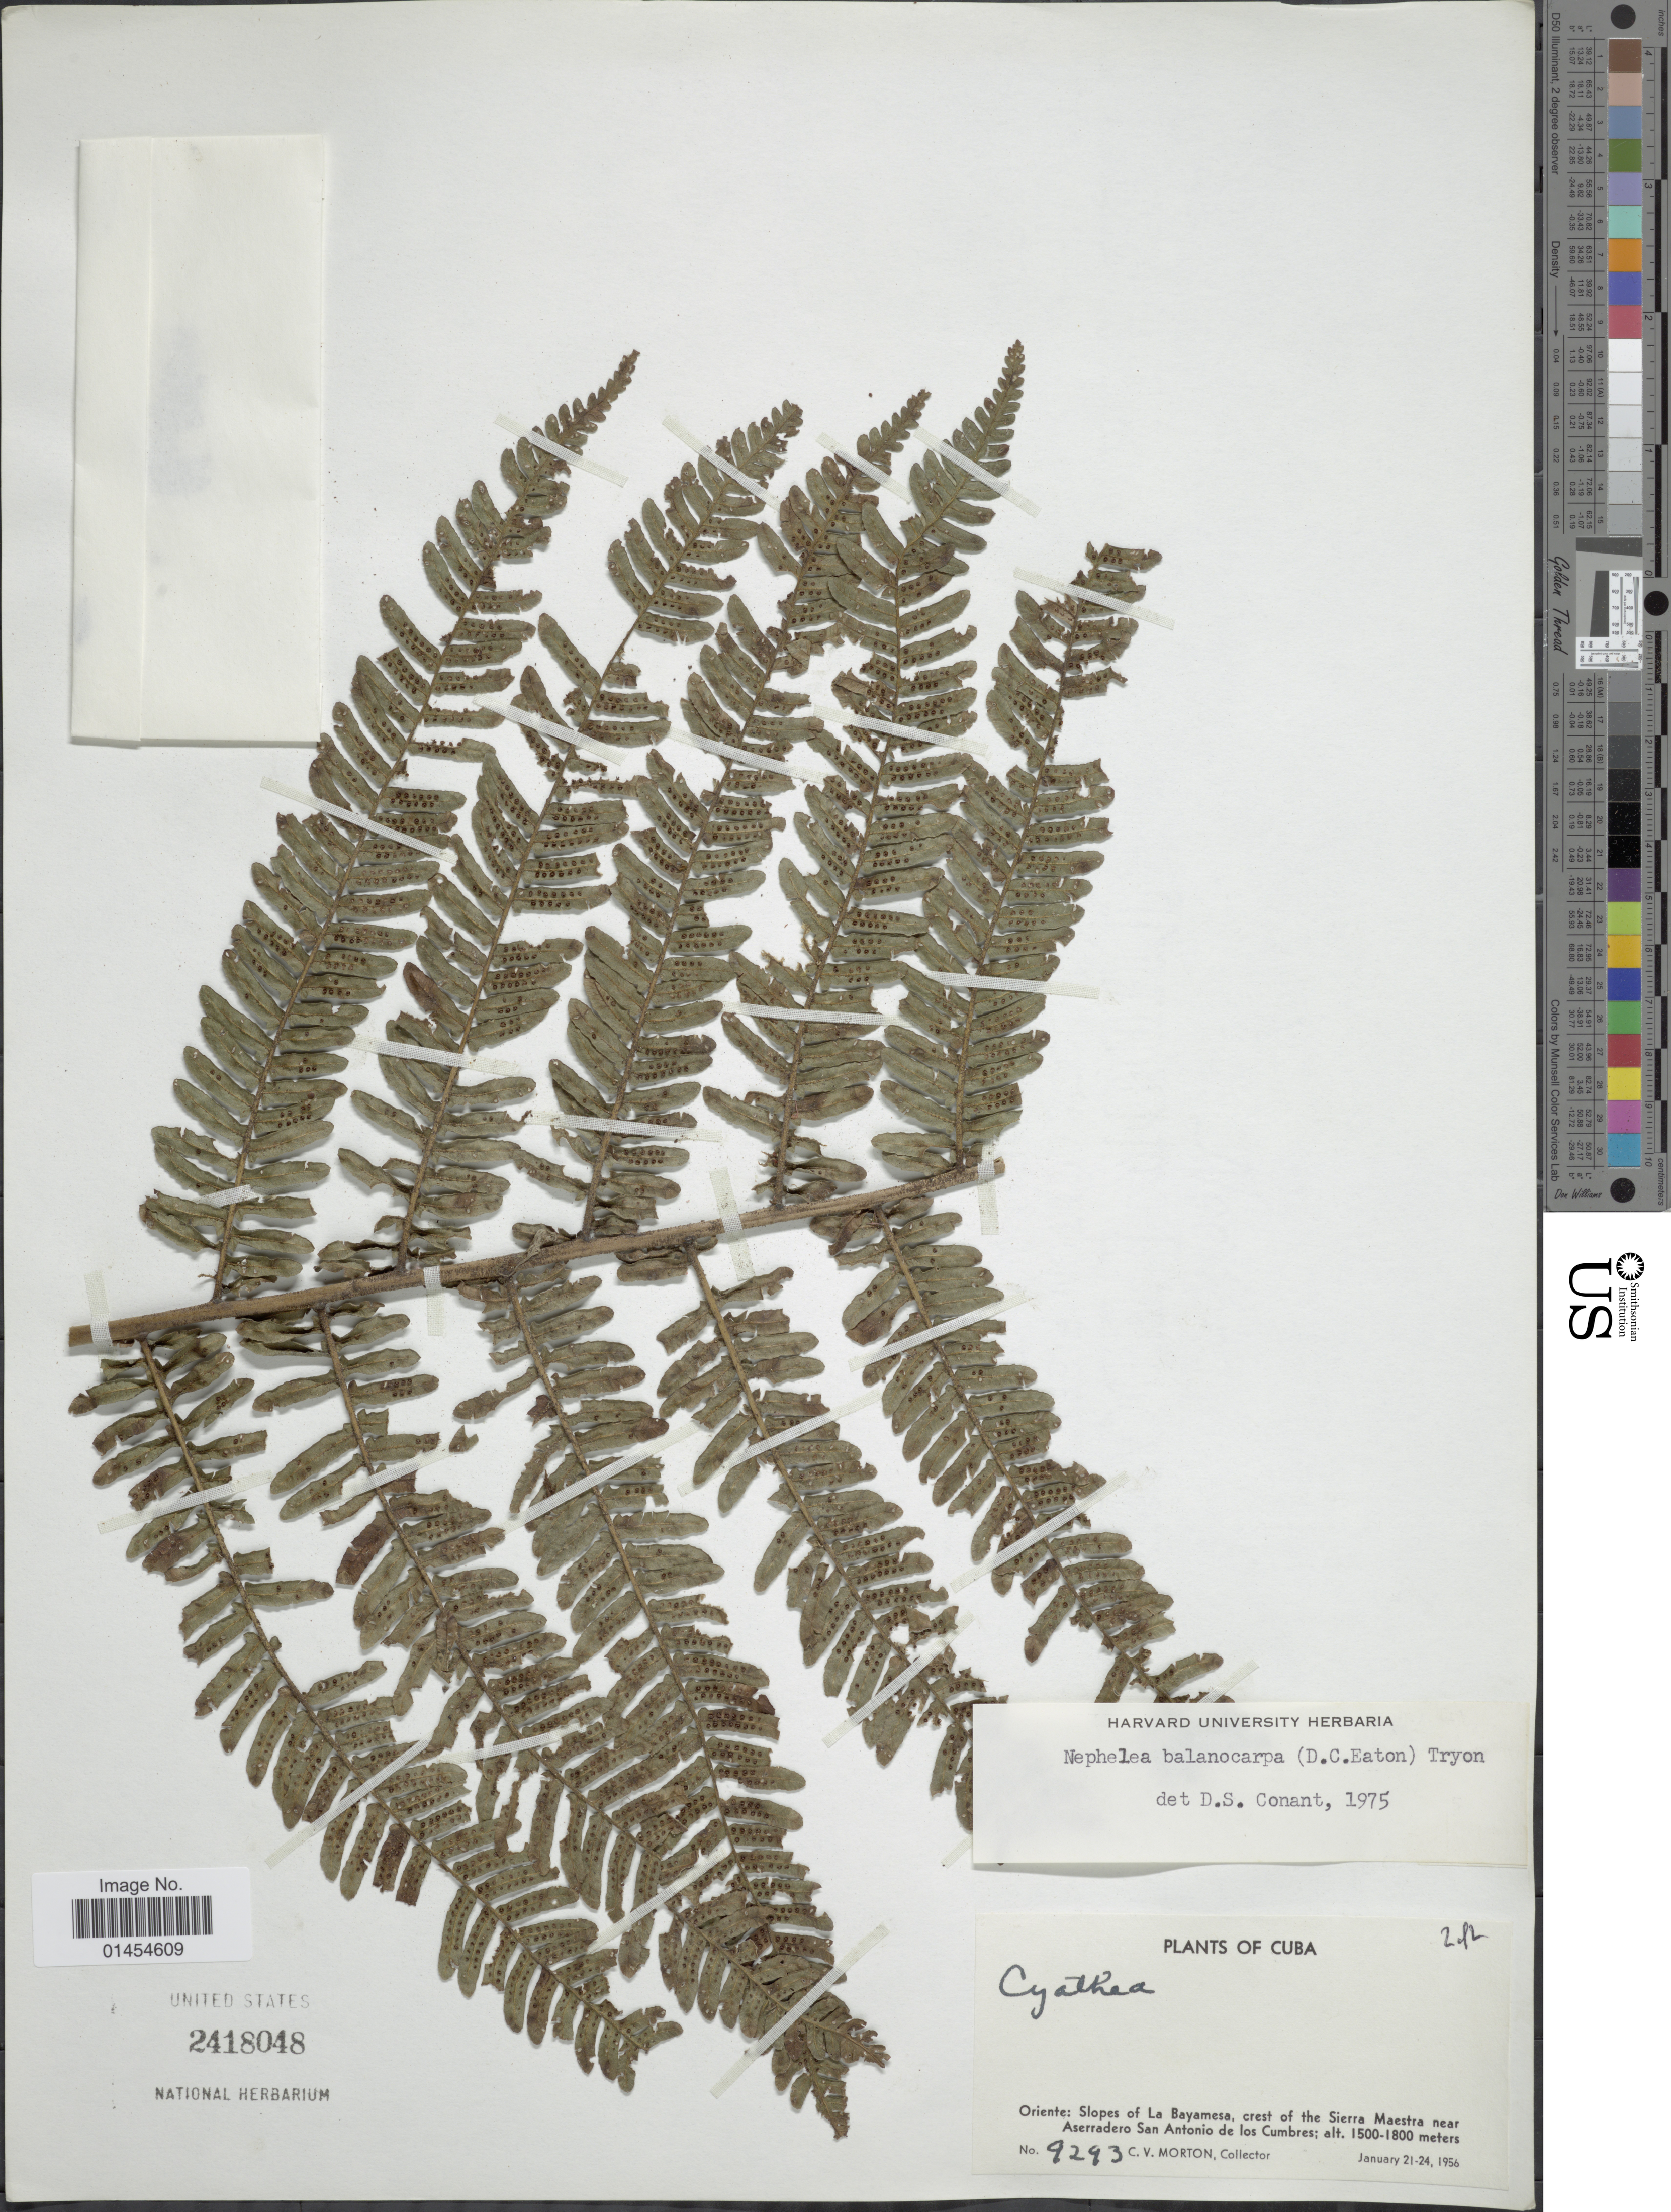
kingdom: Plantae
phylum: Tracheophyta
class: Polypodiopsida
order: Cyatheales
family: Cyatheaceae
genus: Alsophila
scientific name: Alsophila balanocarpa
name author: (D.C. Eaton) D.S. Conant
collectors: C. V. Morton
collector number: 9293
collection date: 1956-01-21/1956-01-24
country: Cuba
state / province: Oriente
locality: Slopes of La Bayamesa, crest of the Sierra Maestra near Aserradero San Antonio de los Cumbres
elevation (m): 1500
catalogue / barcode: US 2418048